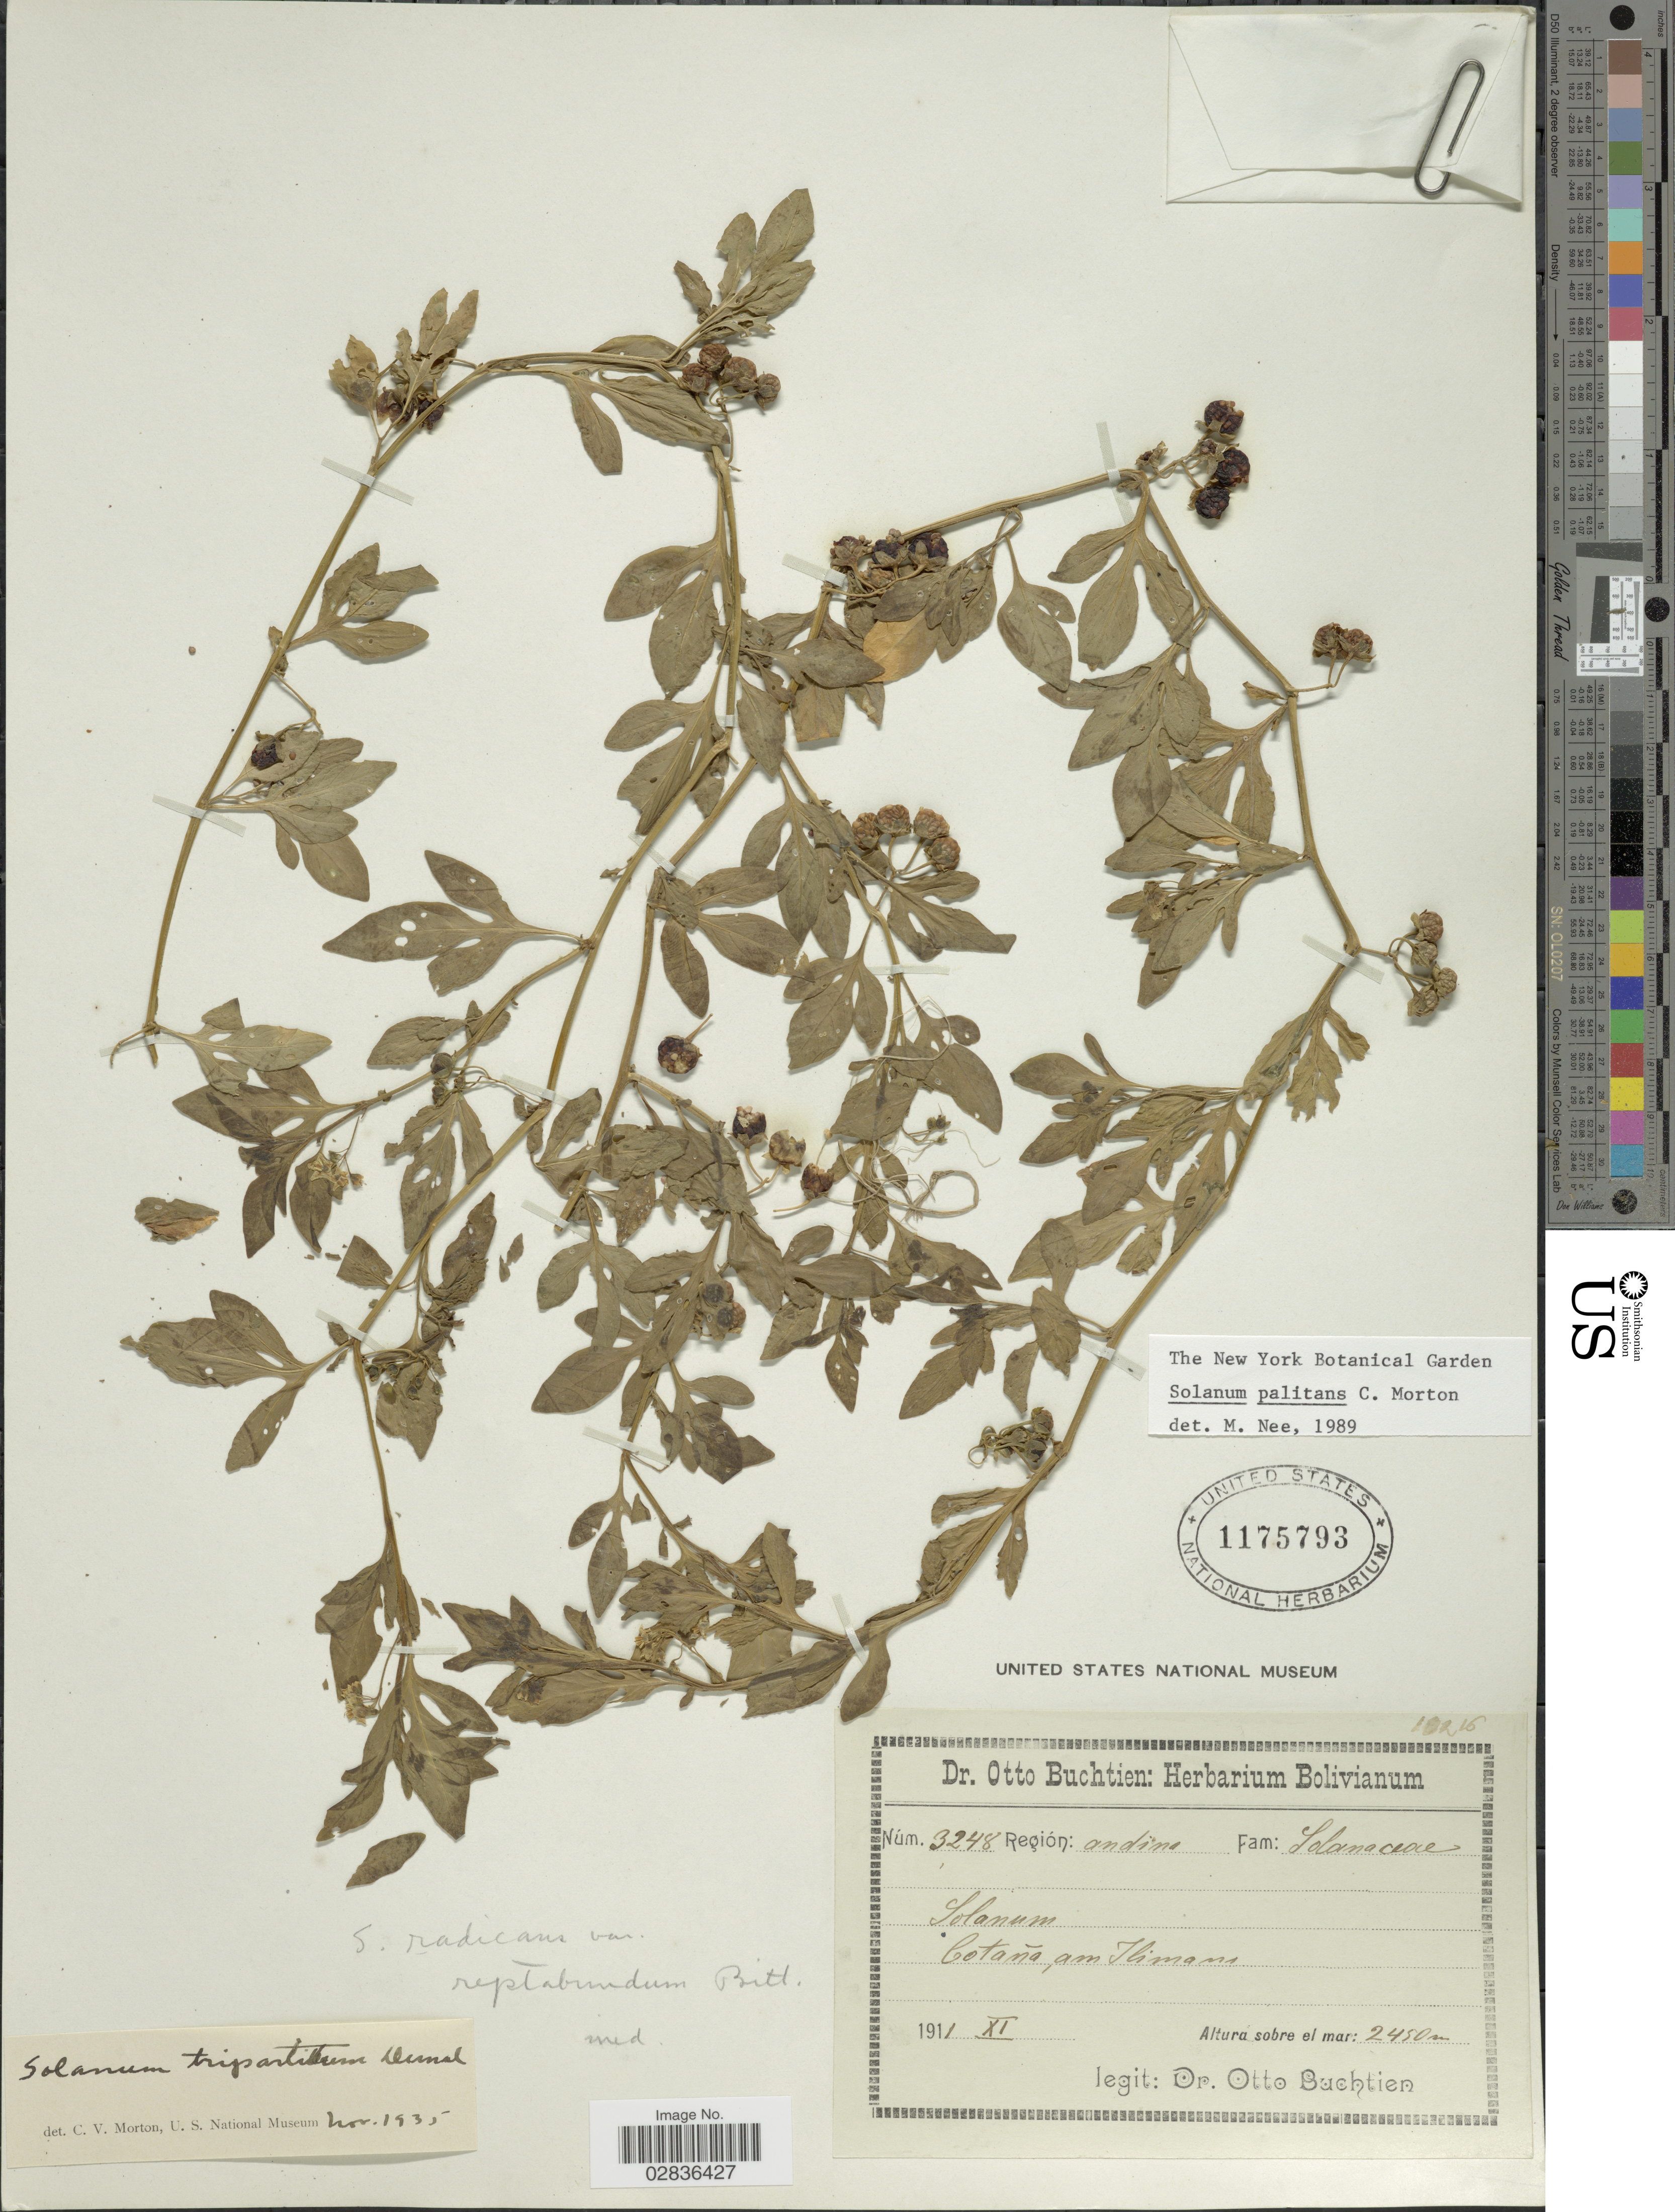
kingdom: Plantae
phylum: Tracheophyta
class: Magnoliopsida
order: Solanales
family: Solanaceae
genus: Solanum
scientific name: Solanum palitans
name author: C.V. Morton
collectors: O. Buchtien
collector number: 3248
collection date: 1911-11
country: Bolivia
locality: Cotaña, am Ilimani.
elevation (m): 2450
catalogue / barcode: US 1175793